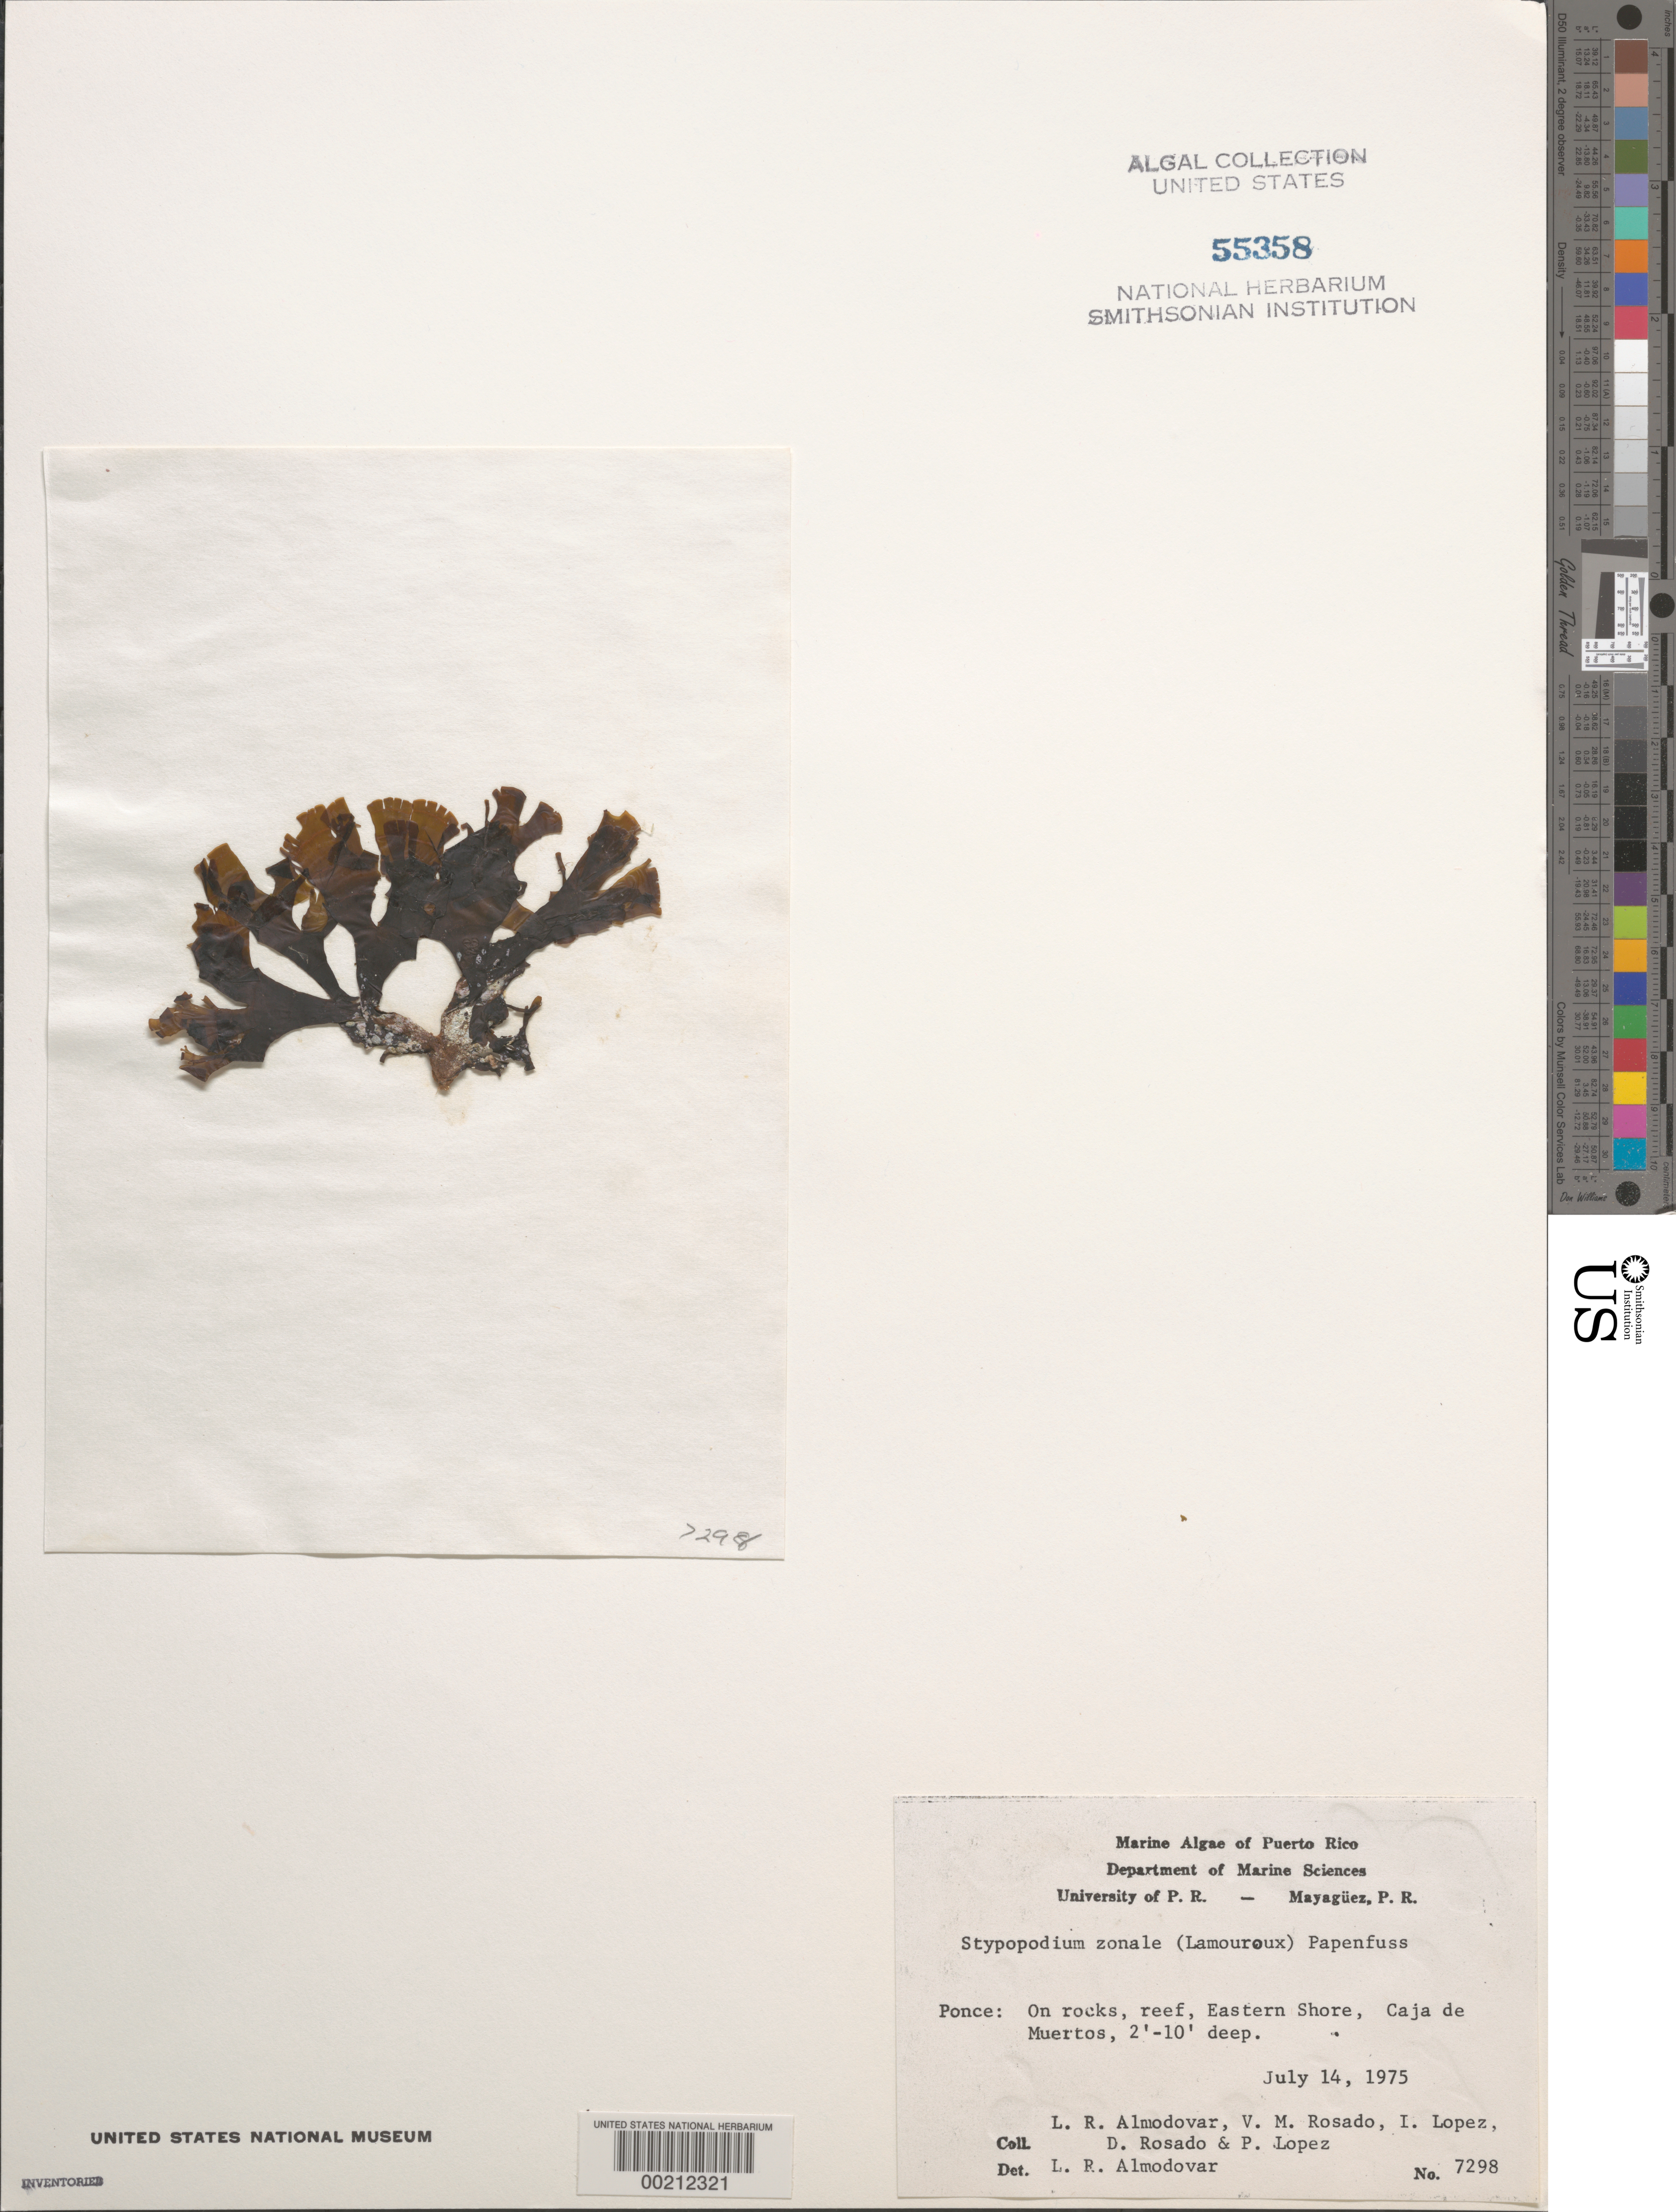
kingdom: Chromista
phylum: Ochrophyta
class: Phaeophyceae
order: Dictyotales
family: Dictyotaceae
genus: Stypopodium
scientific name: Stypopodium zonale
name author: (J.V.Lamouroux) Papenf.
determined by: Almodovar, L. R.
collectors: L. Almodovar, V. Rosado, I. Lopéz, D. Rosado & P. Lopez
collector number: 7298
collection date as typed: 14 Jul 1975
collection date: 1975-07-14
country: Puerto Rico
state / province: Ponce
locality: Eastern shore, caja de muertos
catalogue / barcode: US 55358